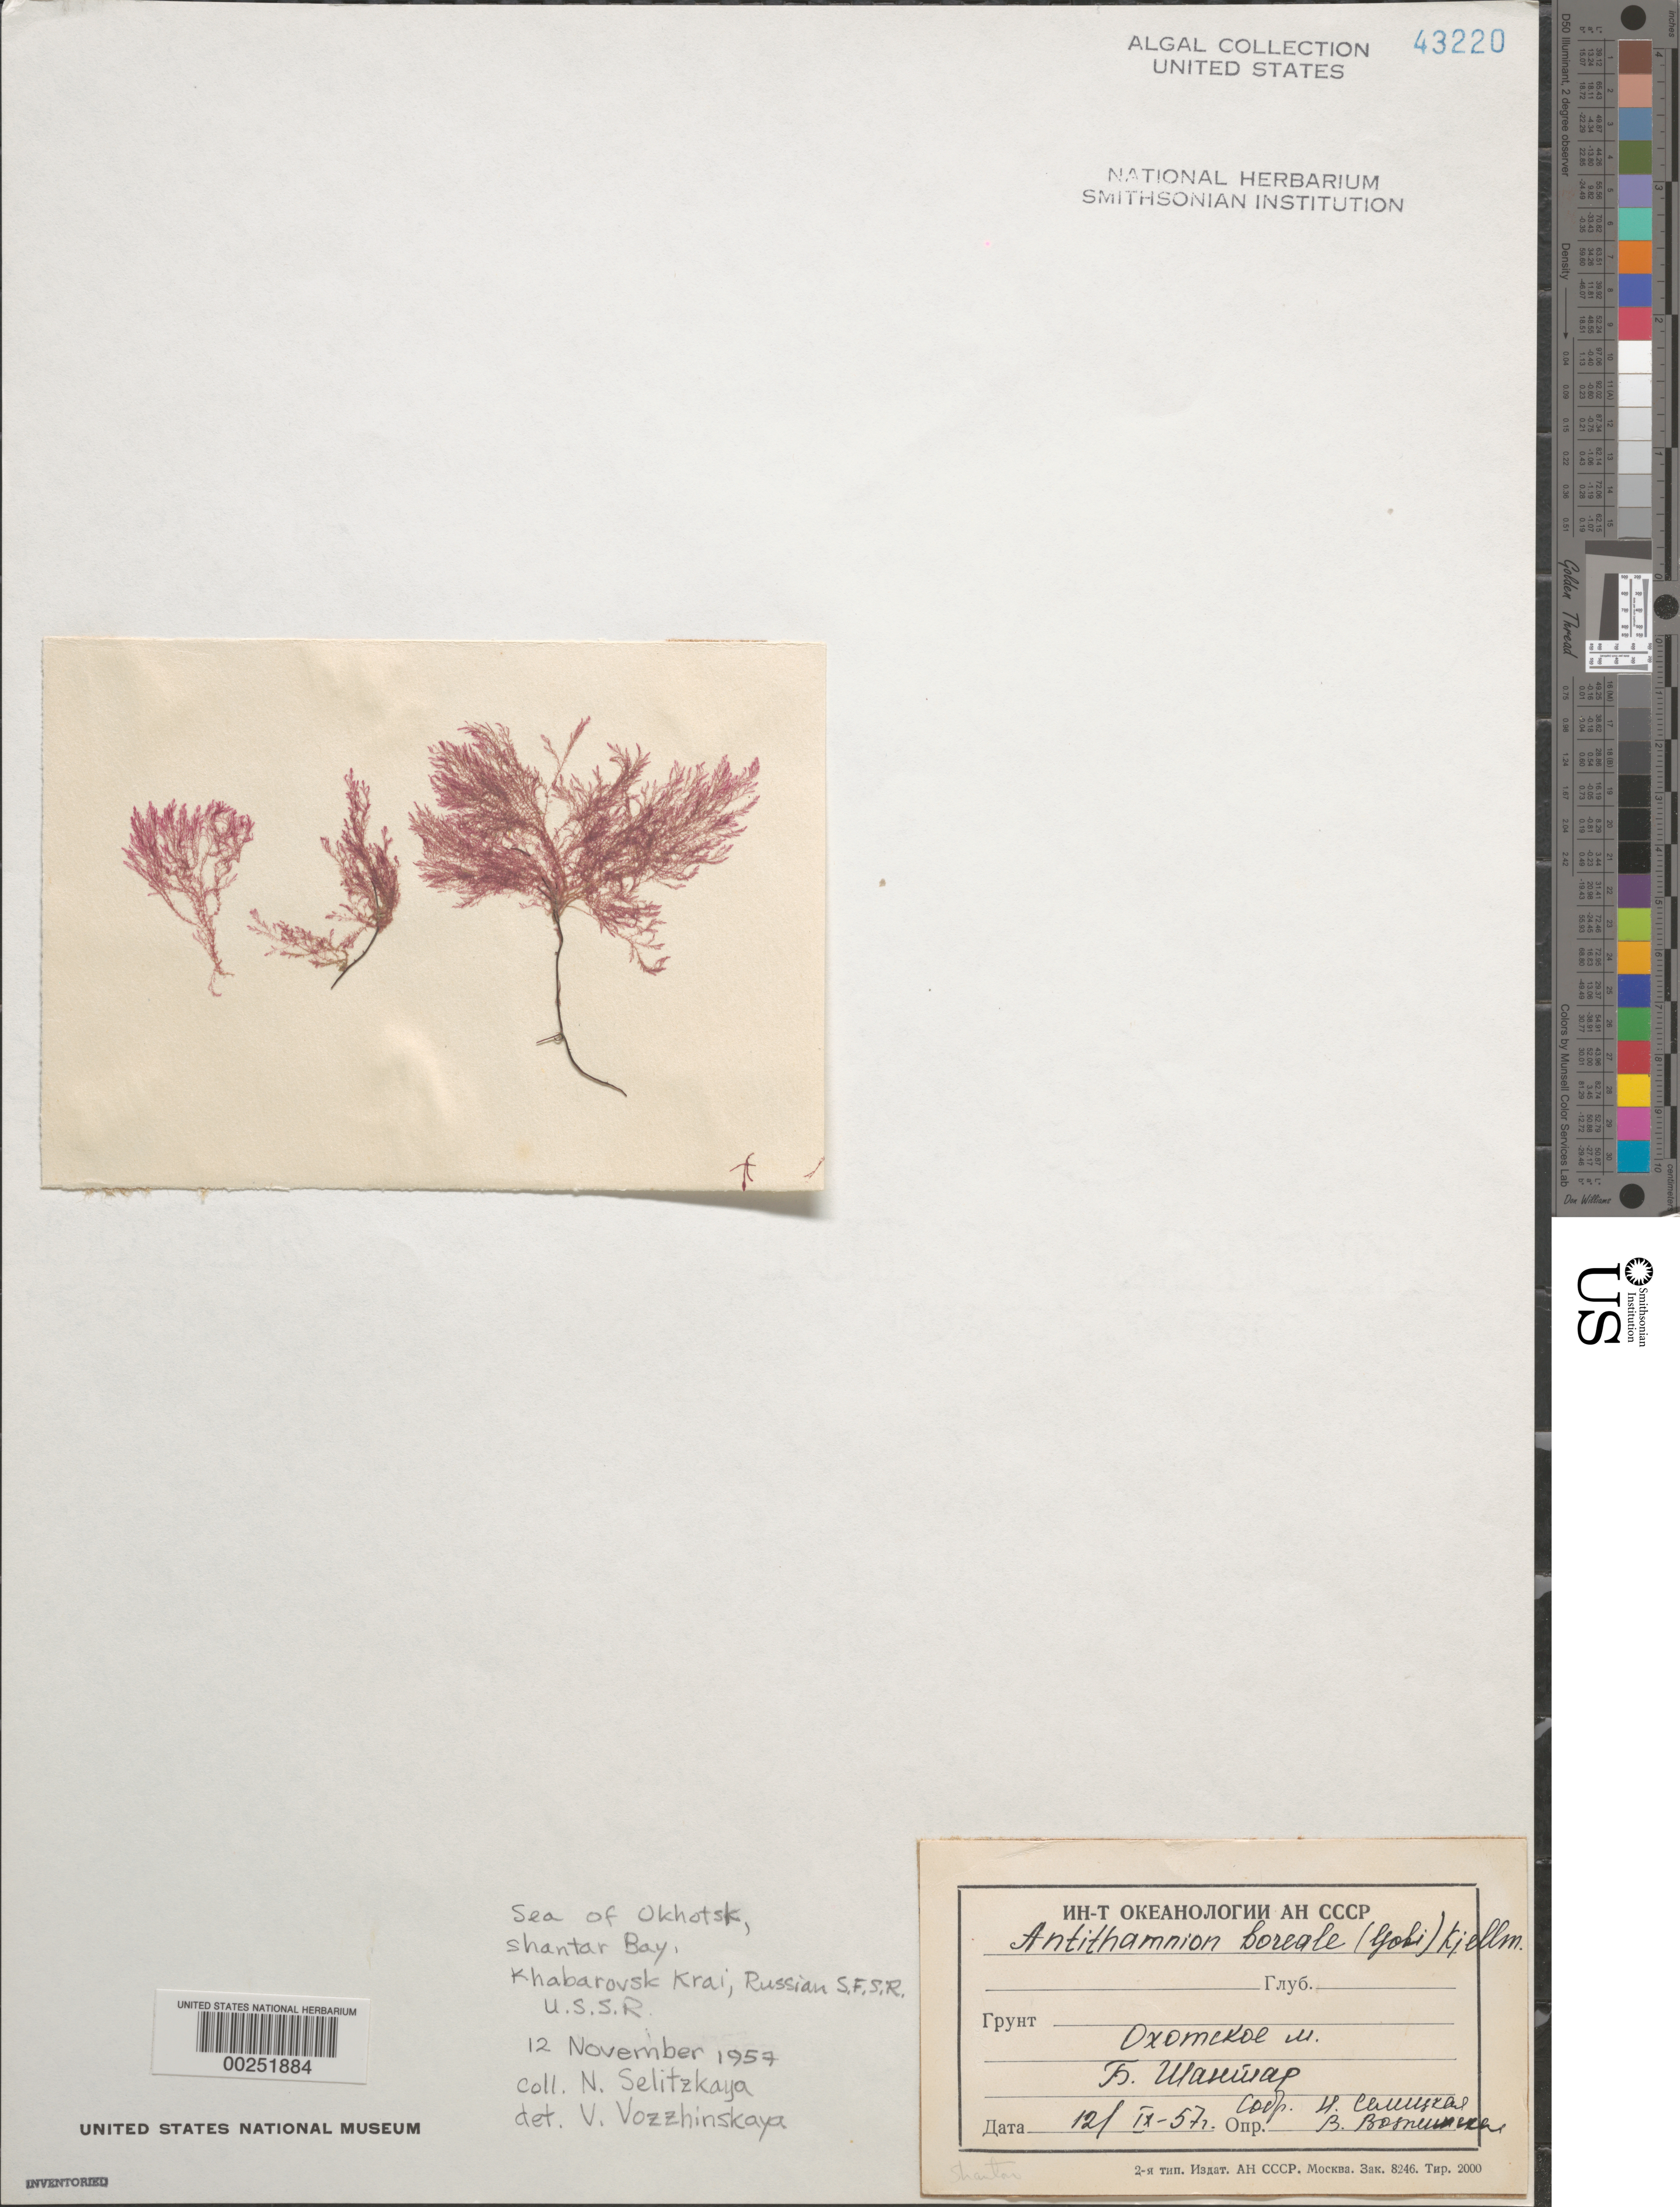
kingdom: Plantae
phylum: Rhodophyta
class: Florideophyceae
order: Ceramiales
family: Ceramiaceae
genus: Scagelothamnion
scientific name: Scagelothamnion pusillum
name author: (Rupr.) A. Athanasiadis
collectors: N. Selitzkaya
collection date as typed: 12 Nov 1957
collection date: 1957-11-12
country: Russian Federation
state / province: Khabarovsk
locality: Sea of Okhotsk, Shantar Bay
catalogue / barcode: US 43220